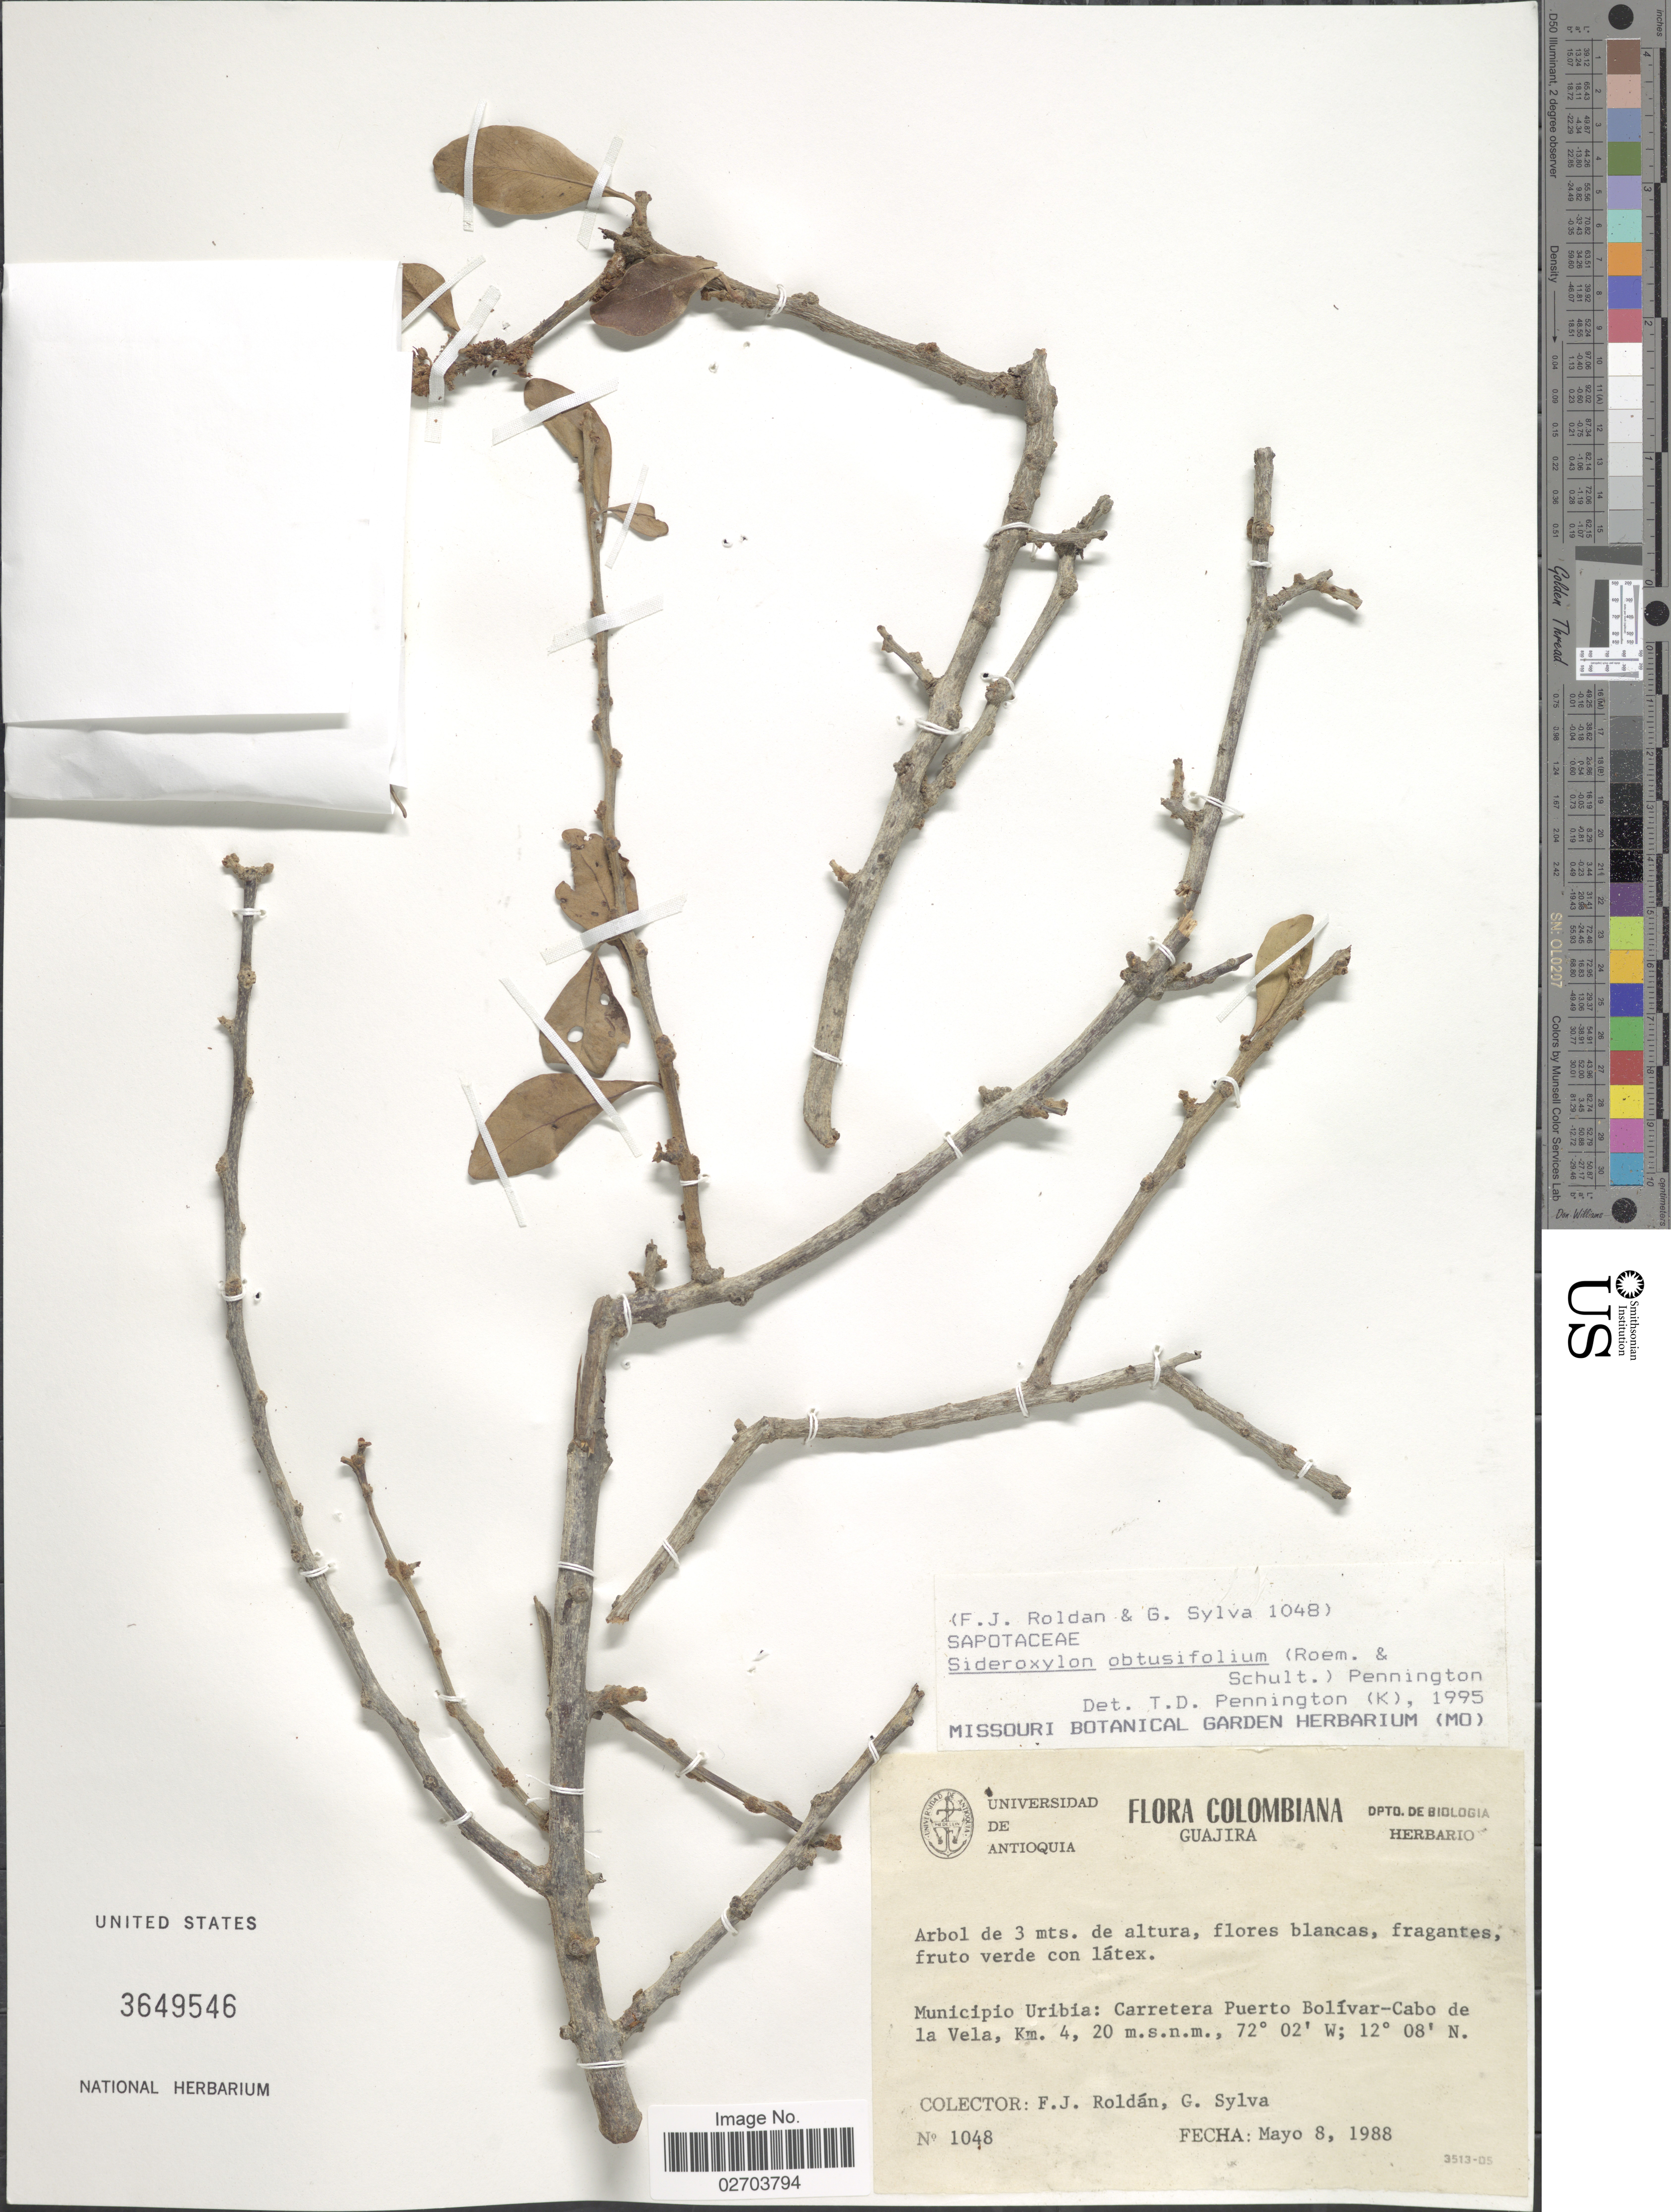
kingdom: Plantae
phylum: Tracheophyta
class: Magnoliopsida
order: Ericales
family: Sapotaceae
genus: Sideroxylon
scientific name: Sideroxylon obtusifolium subsp. obtusifolium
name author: (Roem. & Schult.) T.D. Penn.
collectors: F. J. Roldán & G. Sylva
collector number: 1048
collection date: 1988-05-08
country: Colombia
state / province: La Guajira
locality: Municipio Uribia: Carretera Puerto Bolivar-Cabo de la Vela, Km. 4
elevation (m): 20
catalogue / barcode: US 3649546